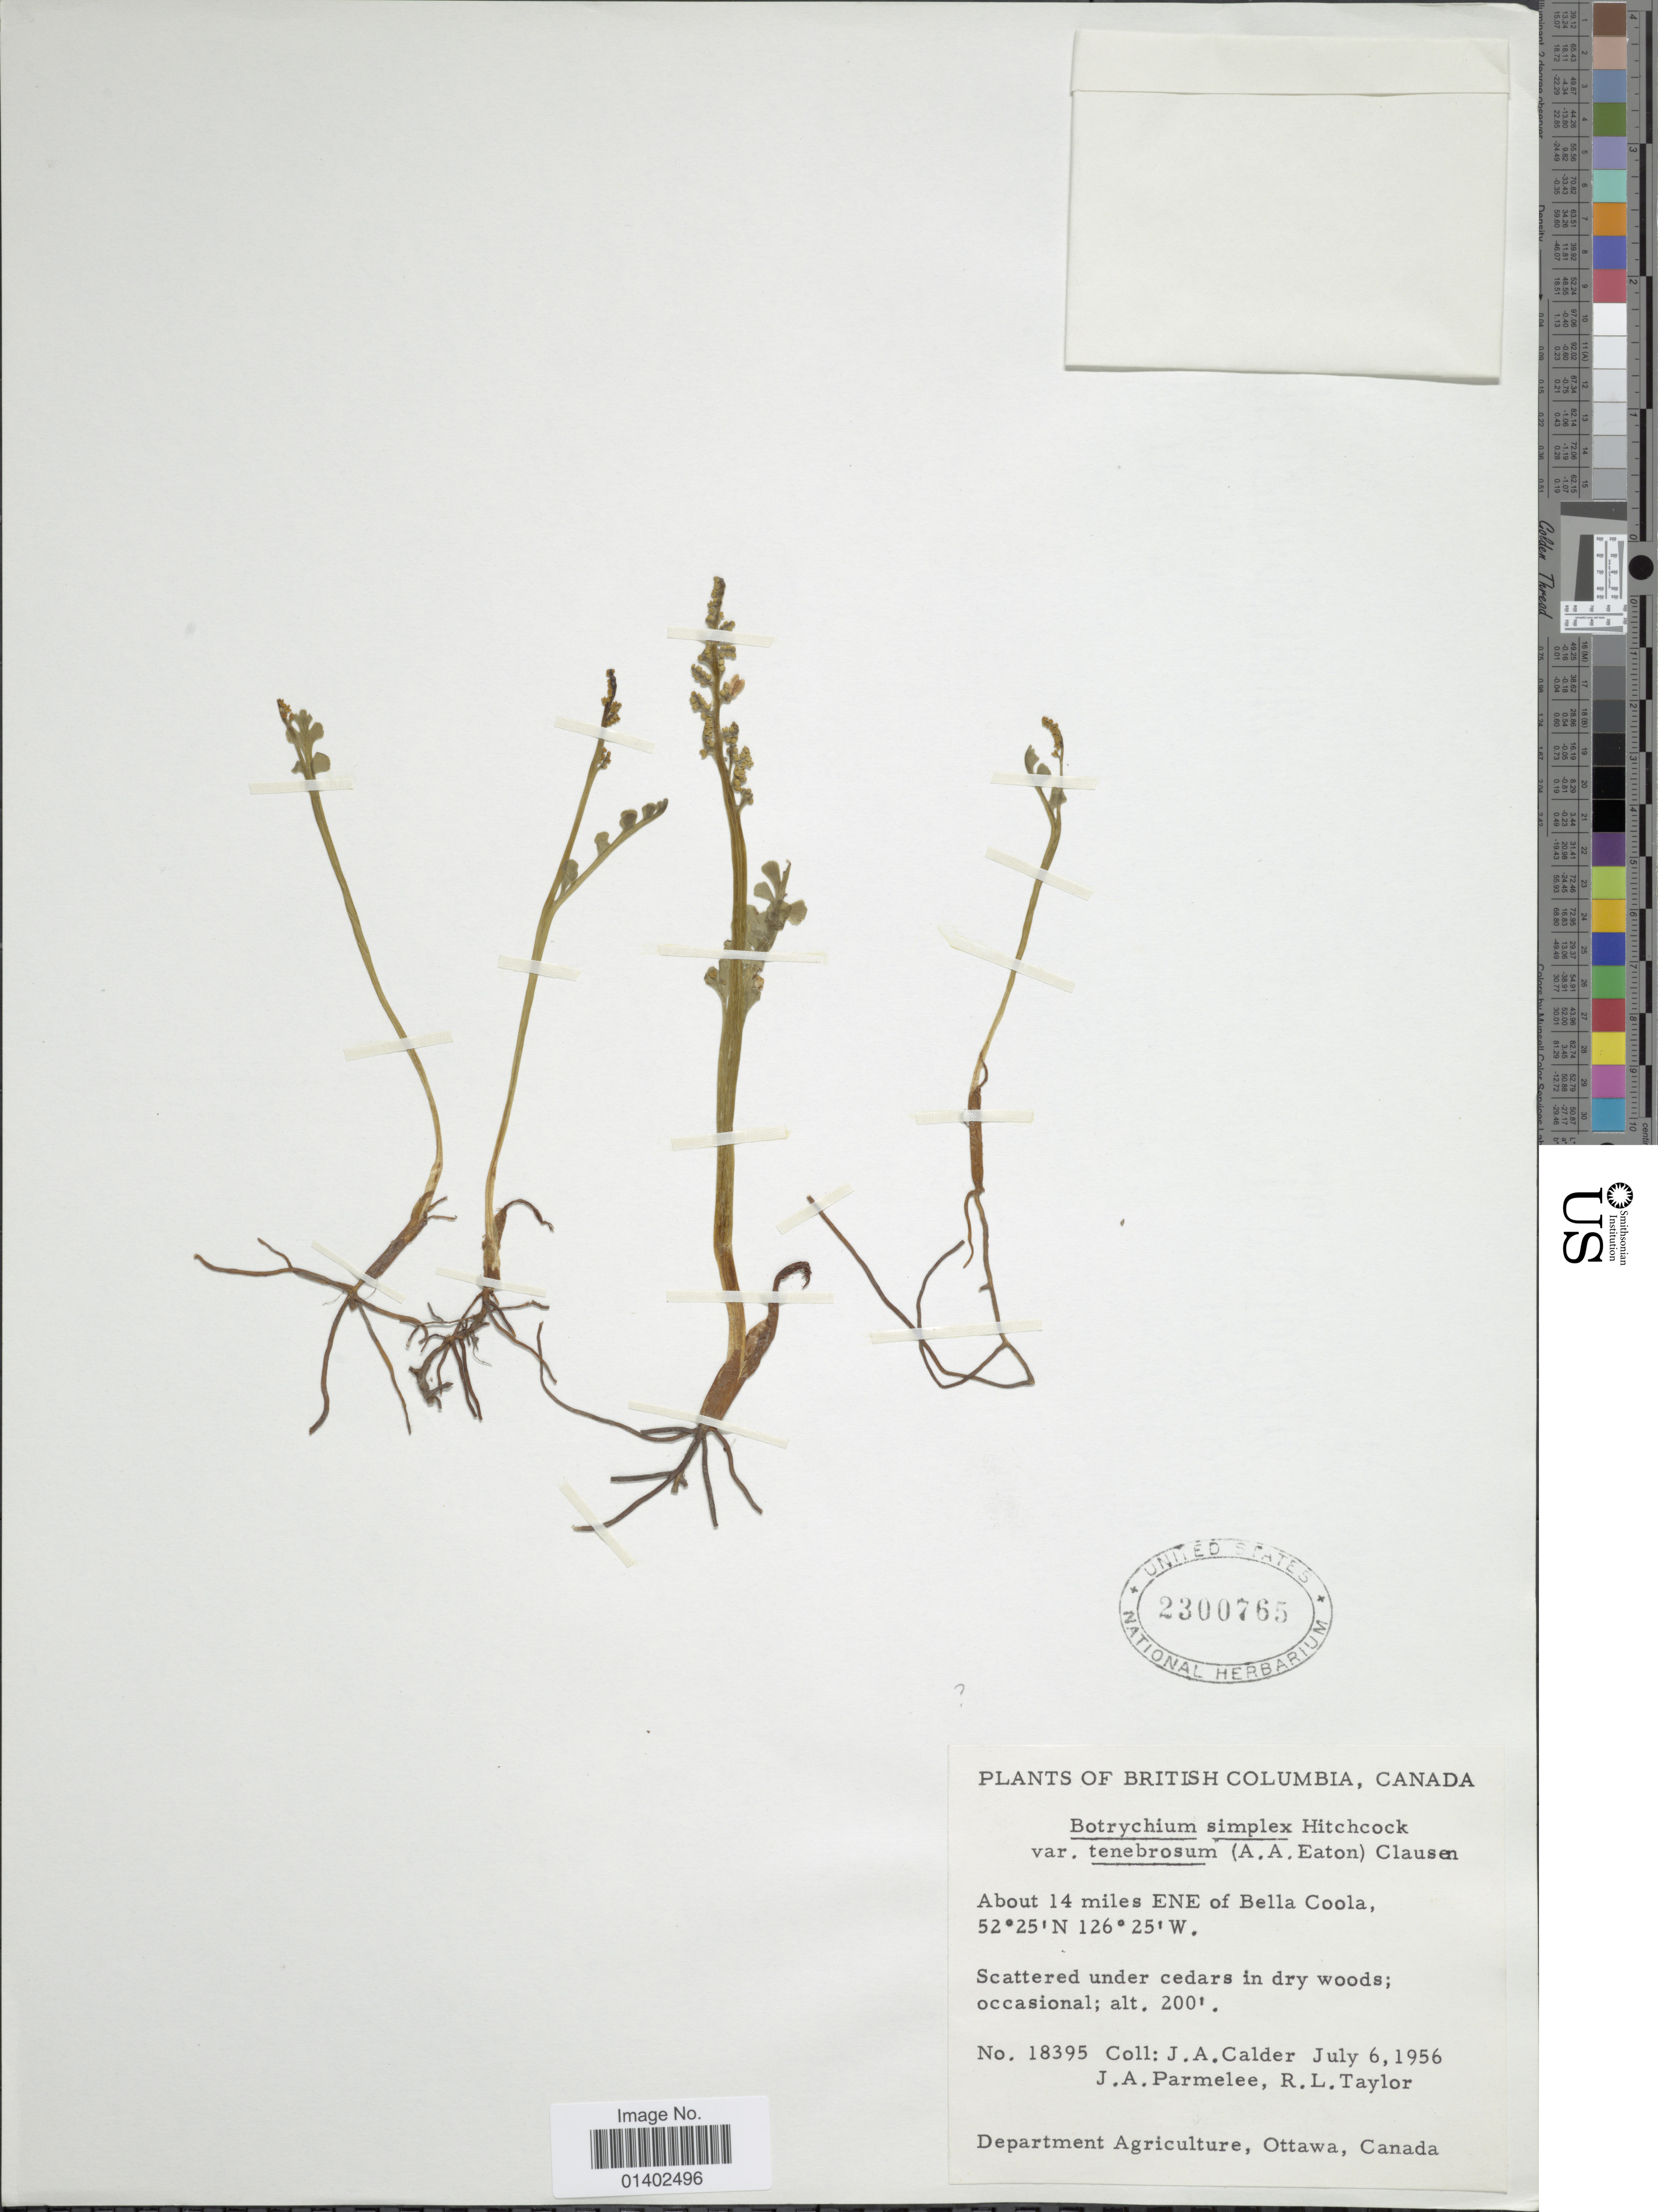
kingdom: Plantae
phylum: Tracheophyta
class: Polypodiopsida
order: Ophioglossales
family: Ophioglossaceae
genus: Botrychium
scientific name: Botrychium simplex var. tenebrosum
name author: (A.A. Eaton) R.T. Clausen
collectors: J. A. Calder, J. A. Parmelee & R. Taylor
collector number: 18395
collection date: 1956-07-06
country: Canada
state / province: British Columbia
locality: About 14 miles ENE of Bella Coola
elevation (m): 61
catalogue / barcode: US 2300765